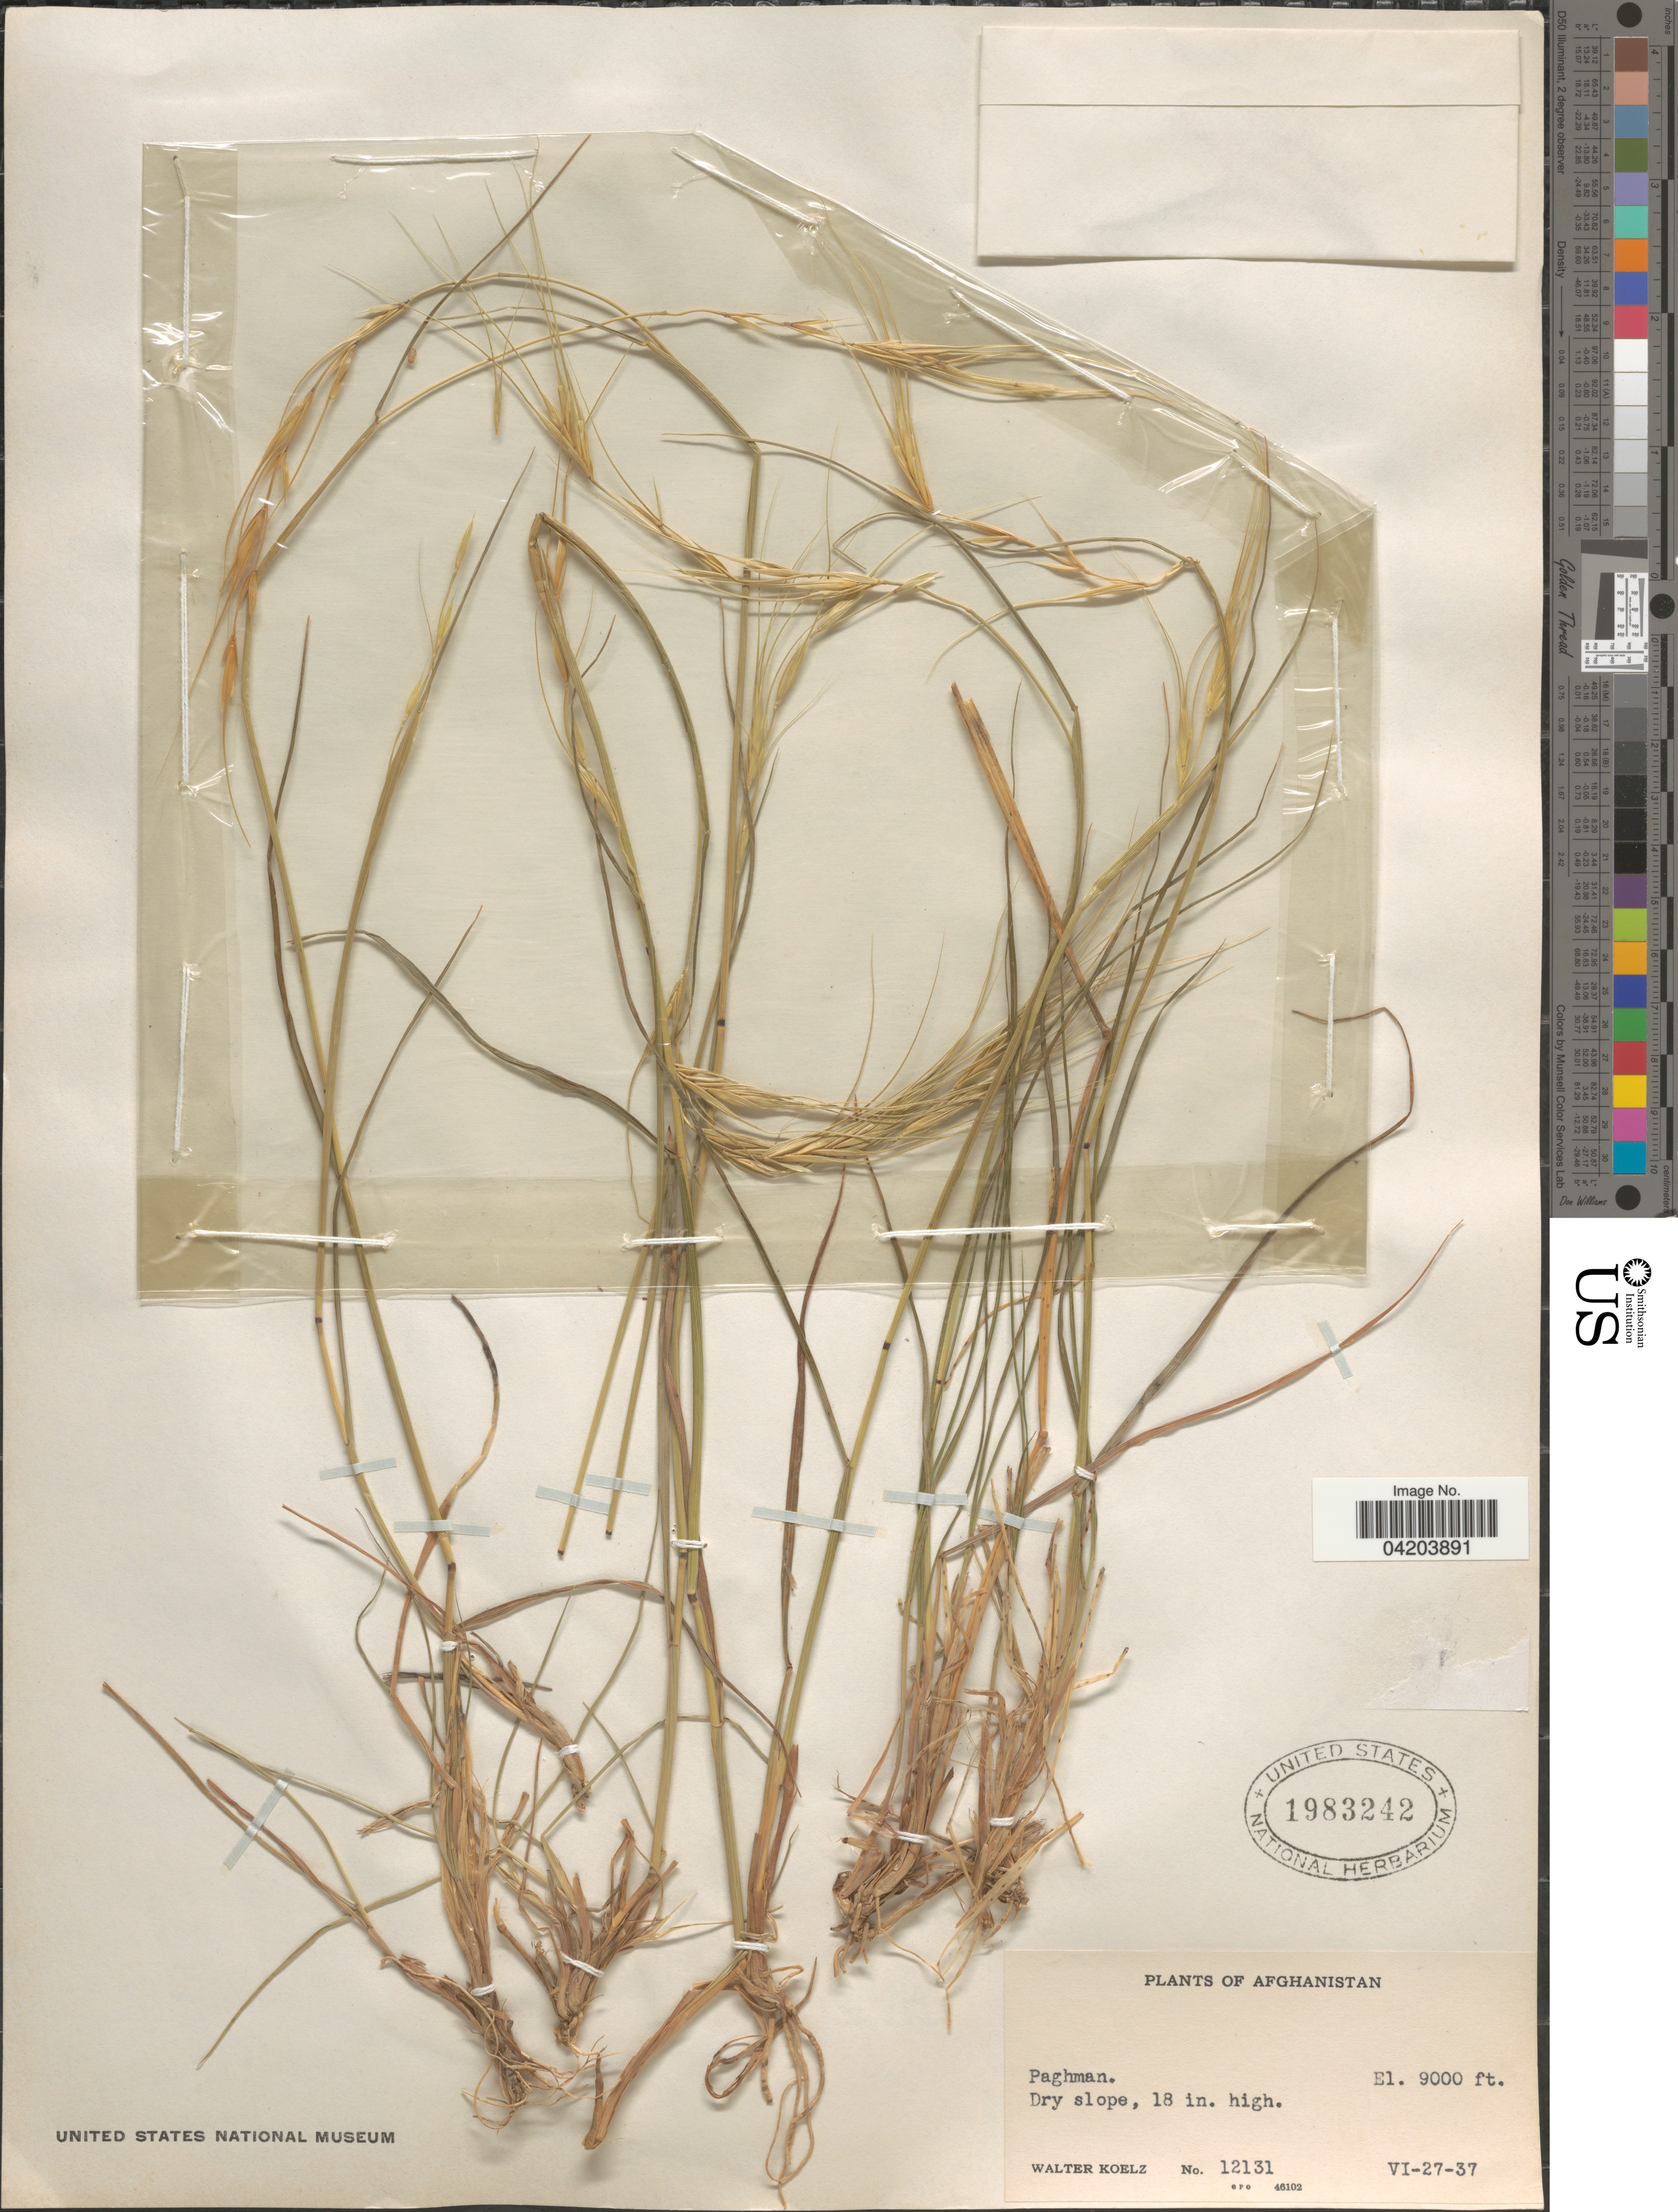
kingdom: Plantae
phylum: Tracheophyta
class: Liliopsida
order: Poales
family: Poaceae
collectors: W. N. Koelz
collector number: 12131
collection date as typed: Transcribed d/m/y: 27/6/37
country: Afghanistan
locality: Paghman. Dry slope.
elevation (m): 2743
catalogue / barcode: US 1983242